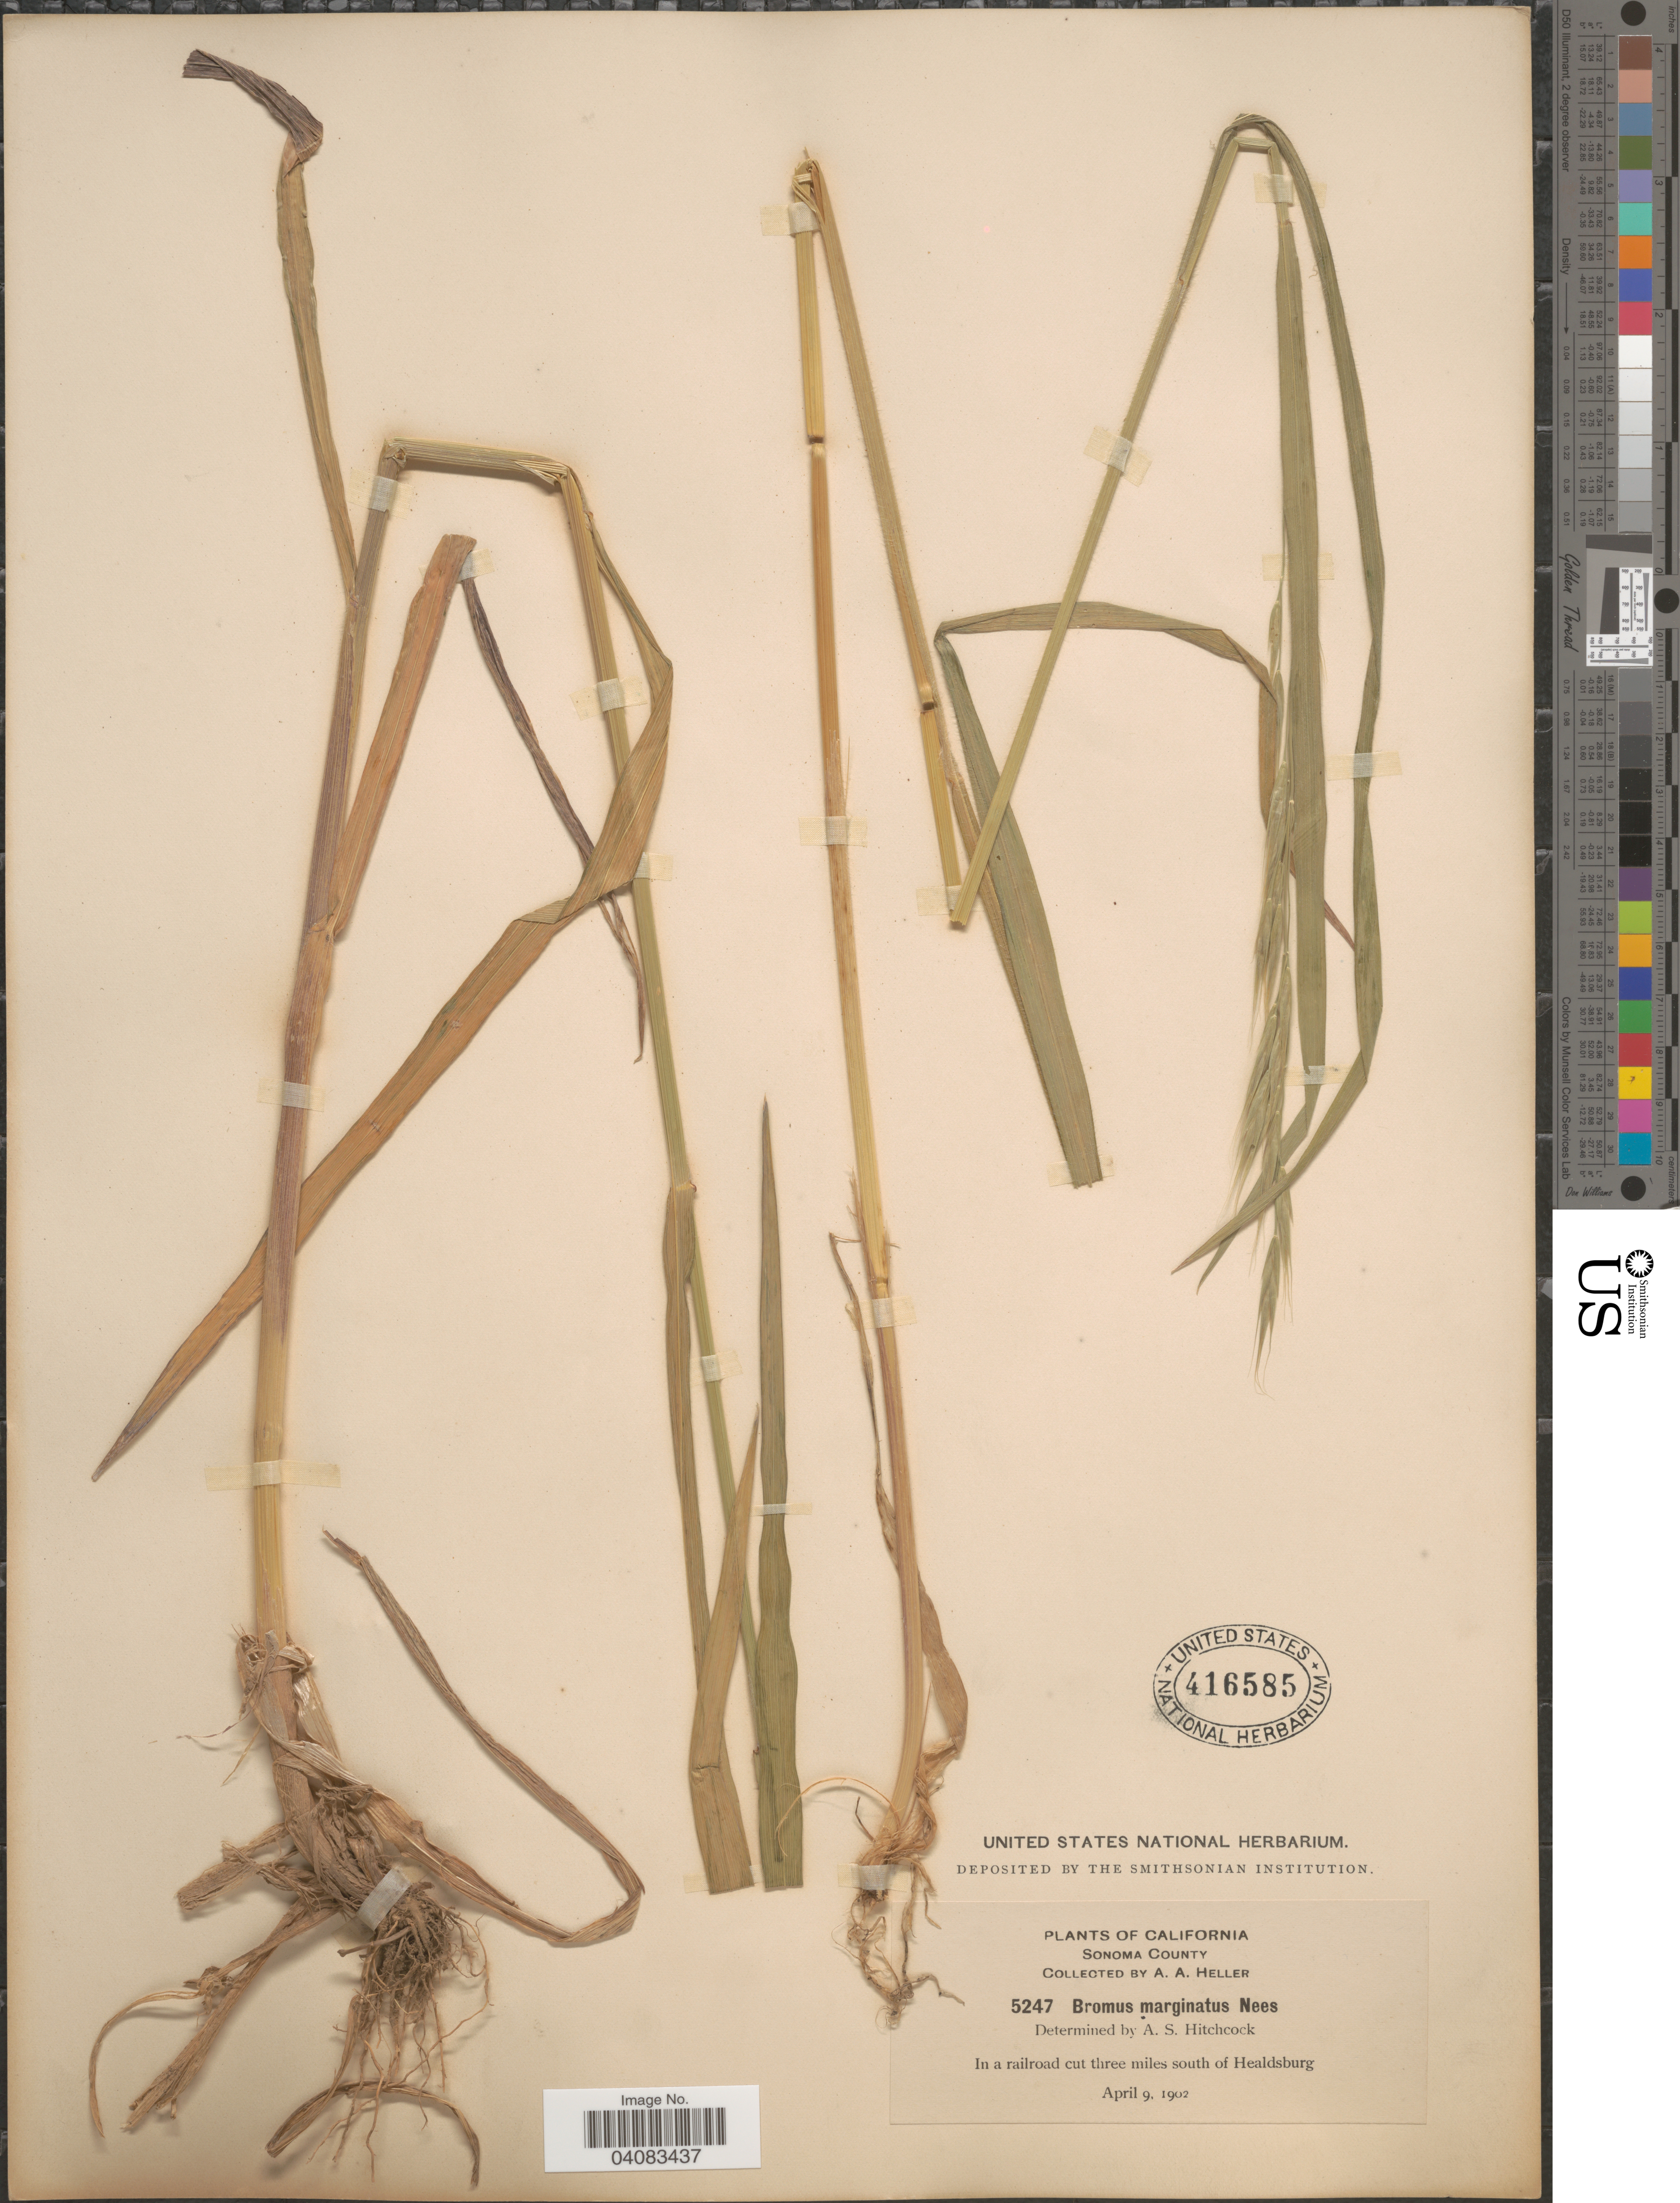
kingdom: Plantae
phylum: Tracheophyta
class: Liliopsida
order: Poales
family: Poaceae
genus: Bromus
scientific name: Bromus marginatus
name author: Nees ex Steud.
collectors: A. A. Heller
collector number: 5247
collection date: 1902-04-09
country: United States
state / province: California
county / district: Sonoma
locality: Sonoma County. In a railroad cut three miles south of Healdsburg.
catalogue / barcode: US 416585